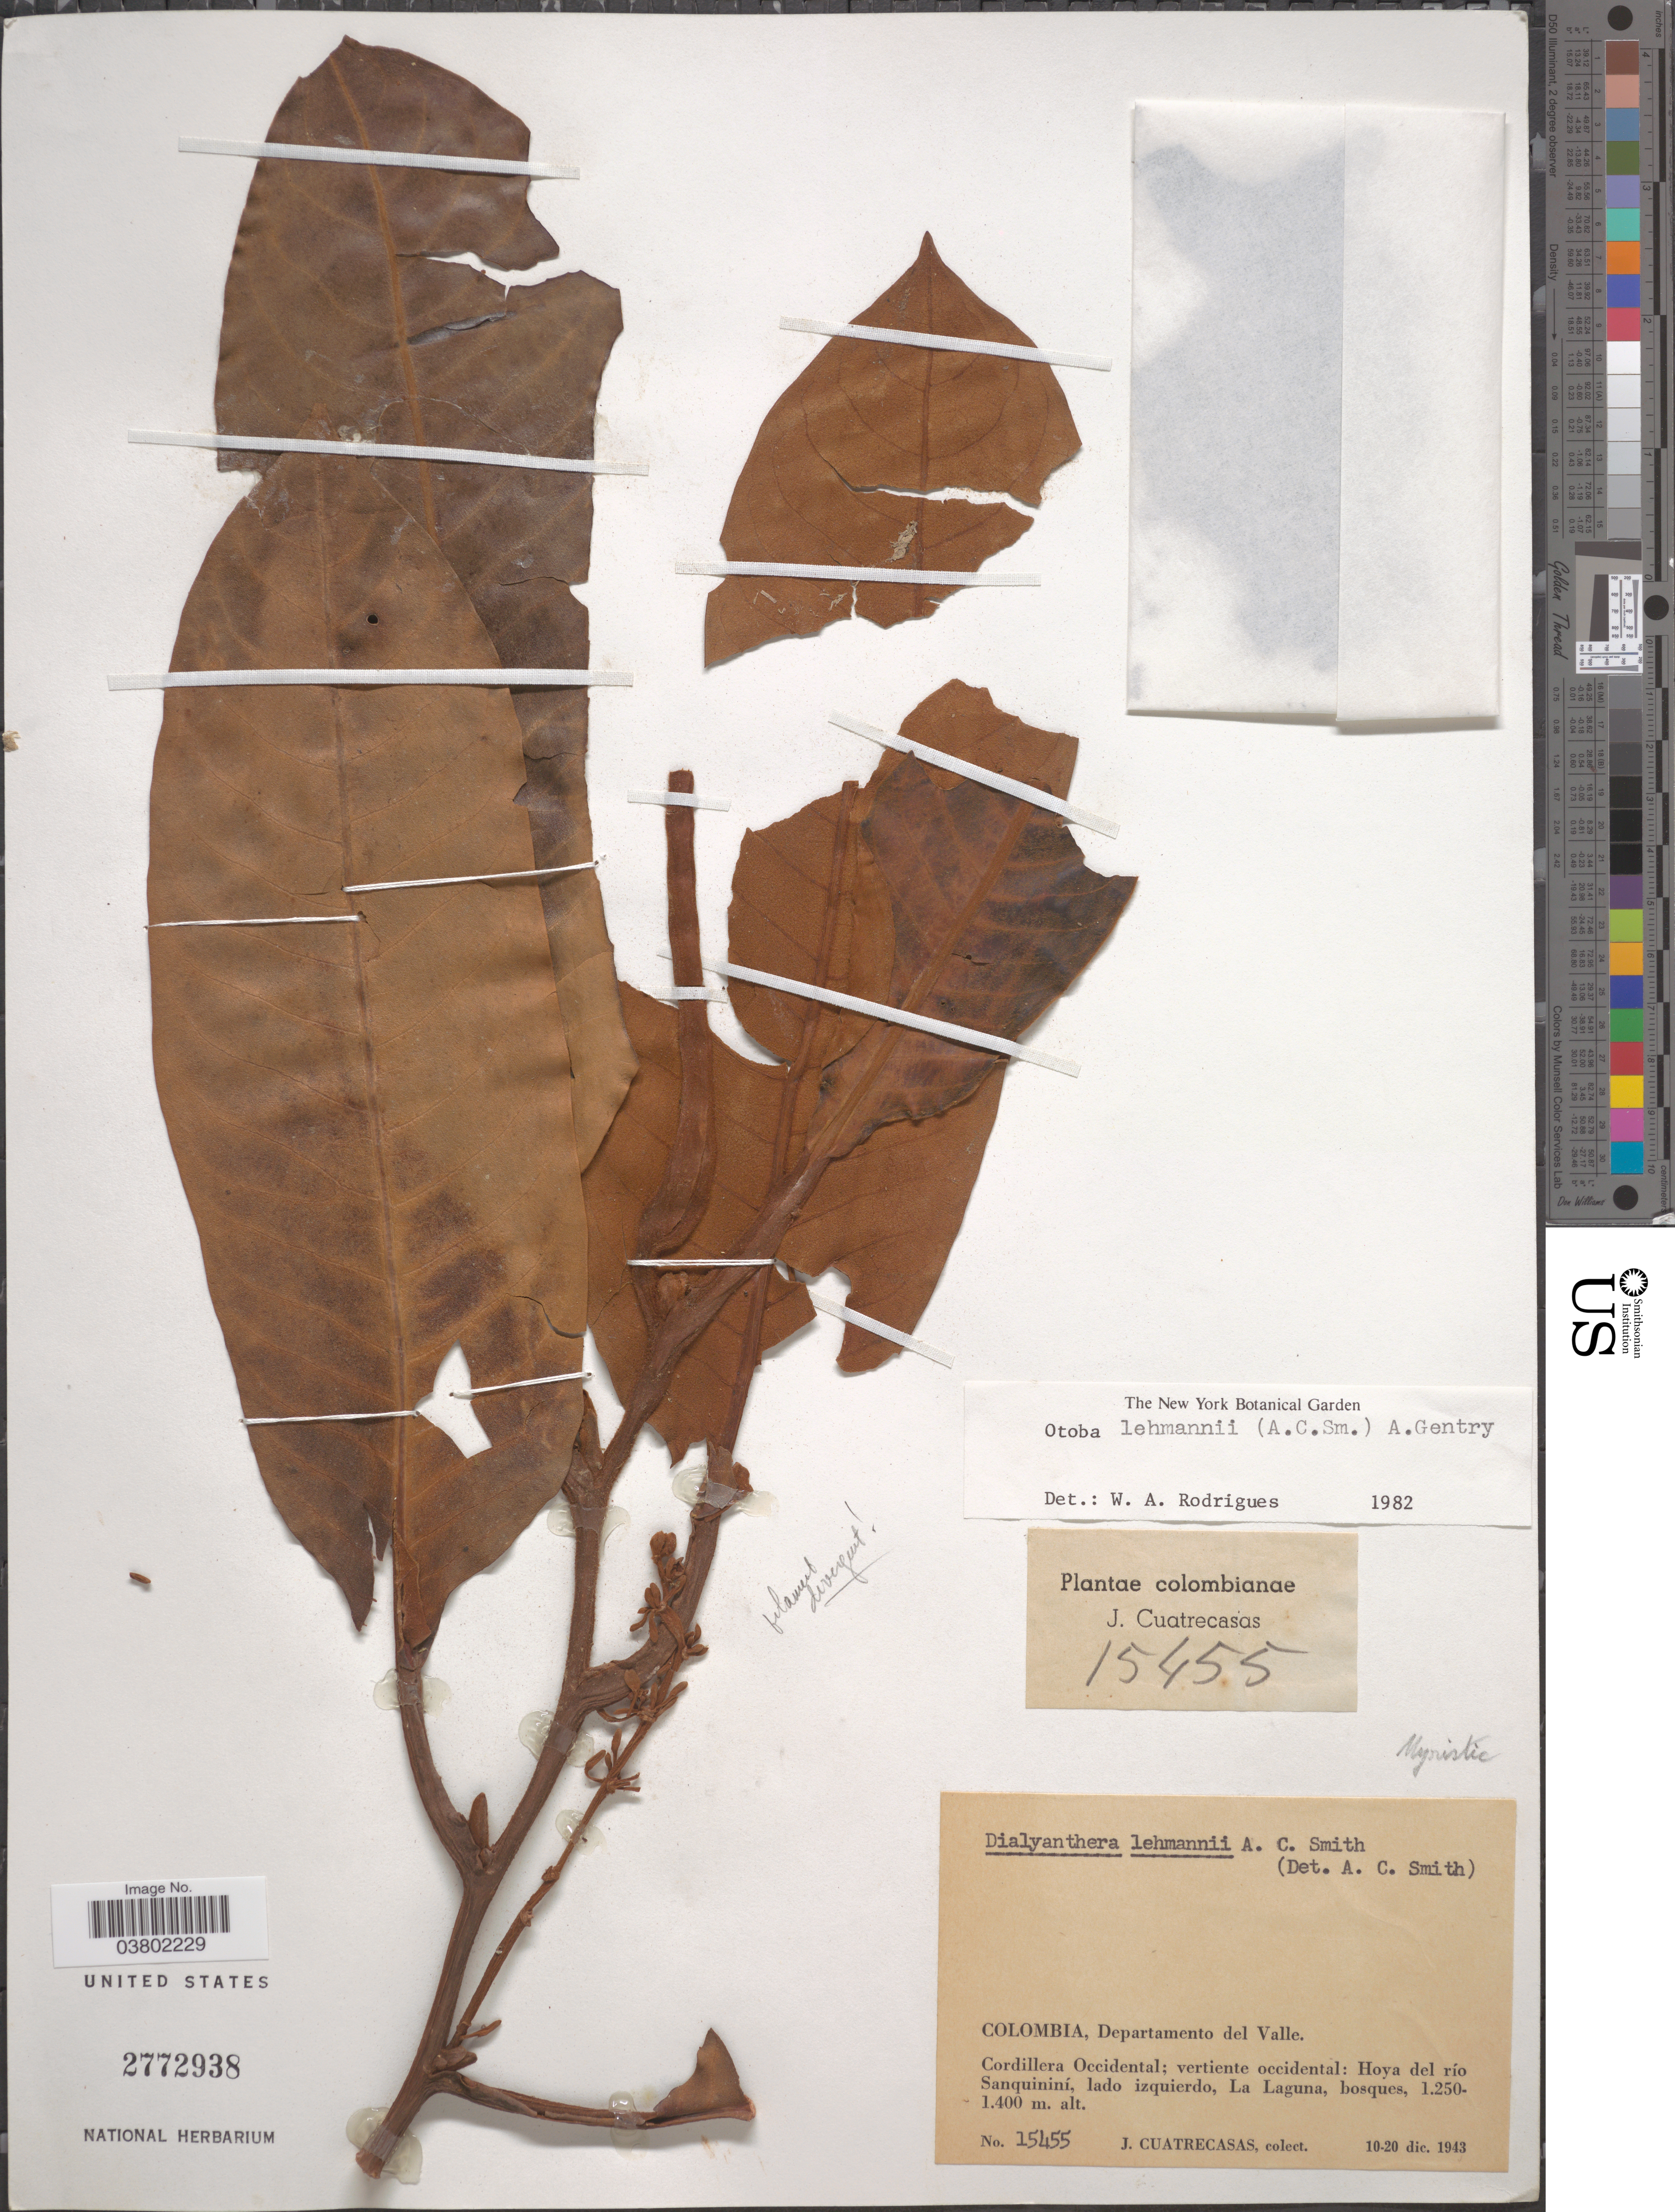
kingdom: Plantae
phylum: Tracheophyta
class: Magnoliopsida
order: Magnoliales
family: Myristicaceae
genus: Otoba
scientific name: Otoba lehmannii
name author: (A.C. Sm.) A.H. Gentry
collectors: J. Cuatrecasas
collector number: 15455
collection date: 1943-12-10/1943-12-20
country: Colombia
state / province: Valle del Cauca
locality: Departamento del Valle. Cordillera Occidental; vertiente occidental: Hoya del río Sanquininí, lado izquierdo, La Laguna.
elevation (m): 1250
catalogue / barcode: US 2772938